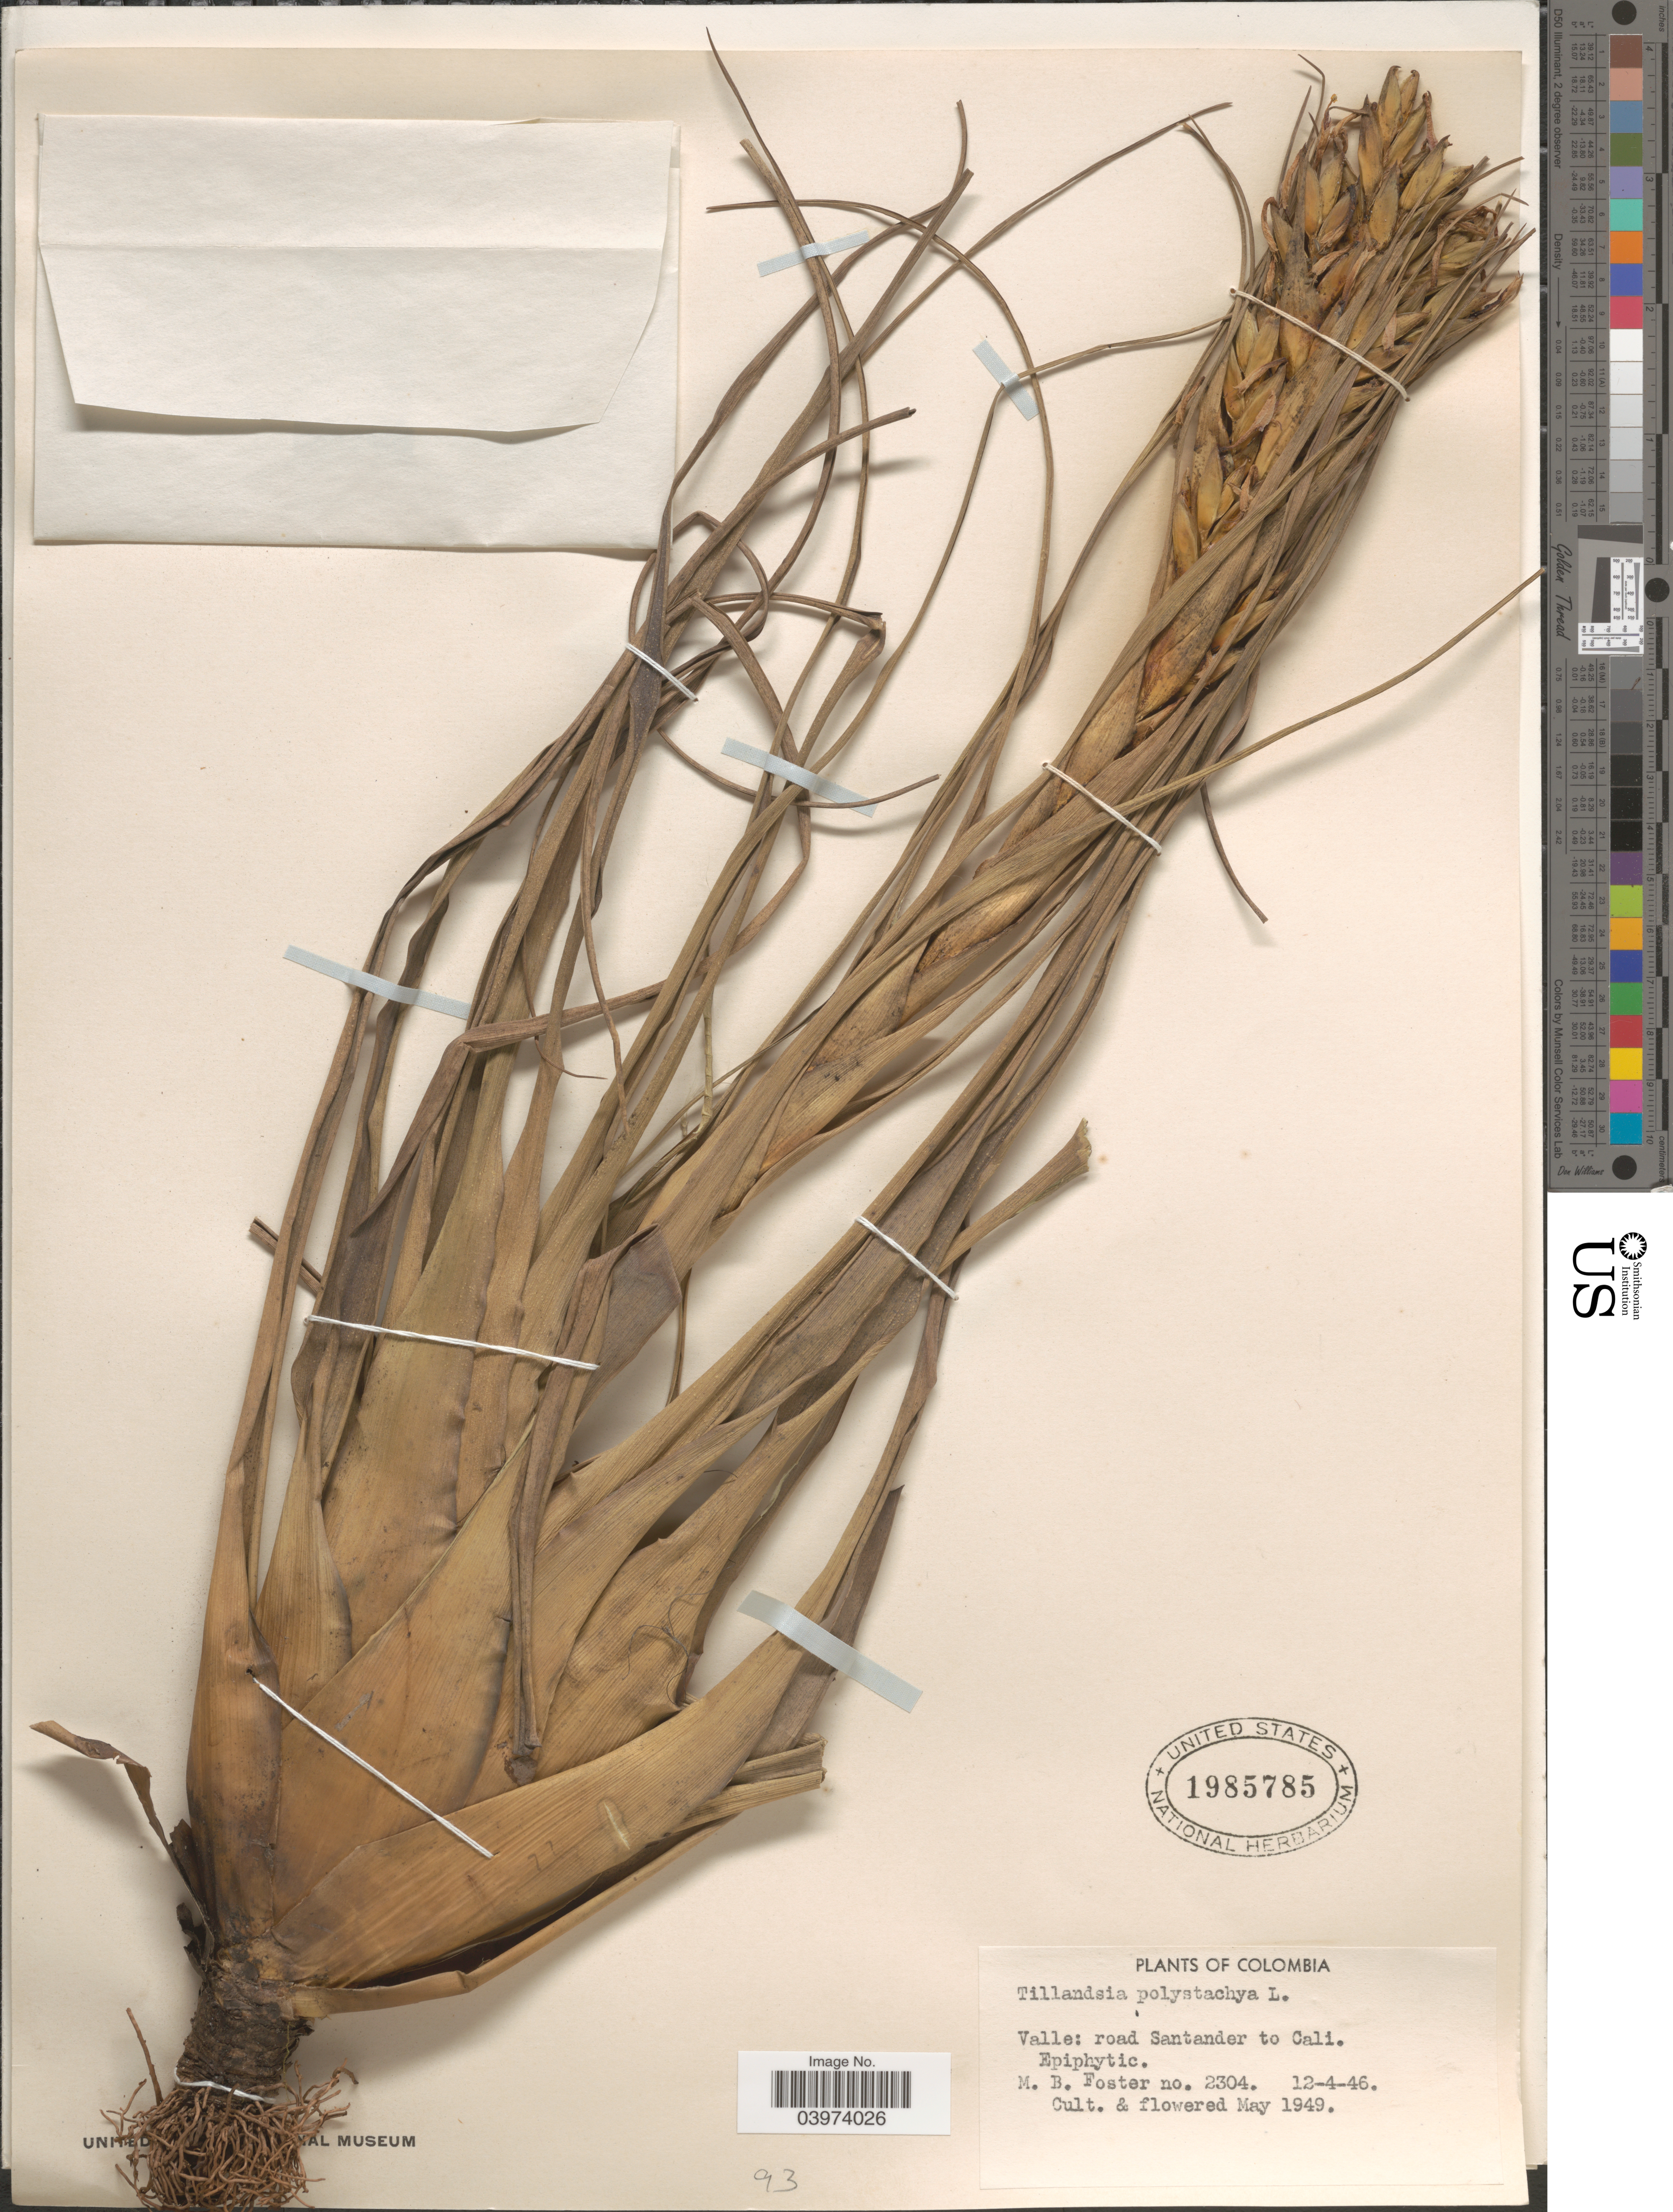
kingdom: Plantae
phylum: Tracheophyta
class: Liliopsida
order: Poales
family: Bromeliaceae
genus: Tillandsia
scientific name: Tillandsia polystachia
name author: (L.) L.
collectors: M. B. Foster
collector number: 2304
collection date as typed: Transcribed d/m/y: 12/4/46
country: Colombia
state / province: Valle del Cauca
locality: Valle: road Santander to Cali.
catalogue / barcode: US 1985785